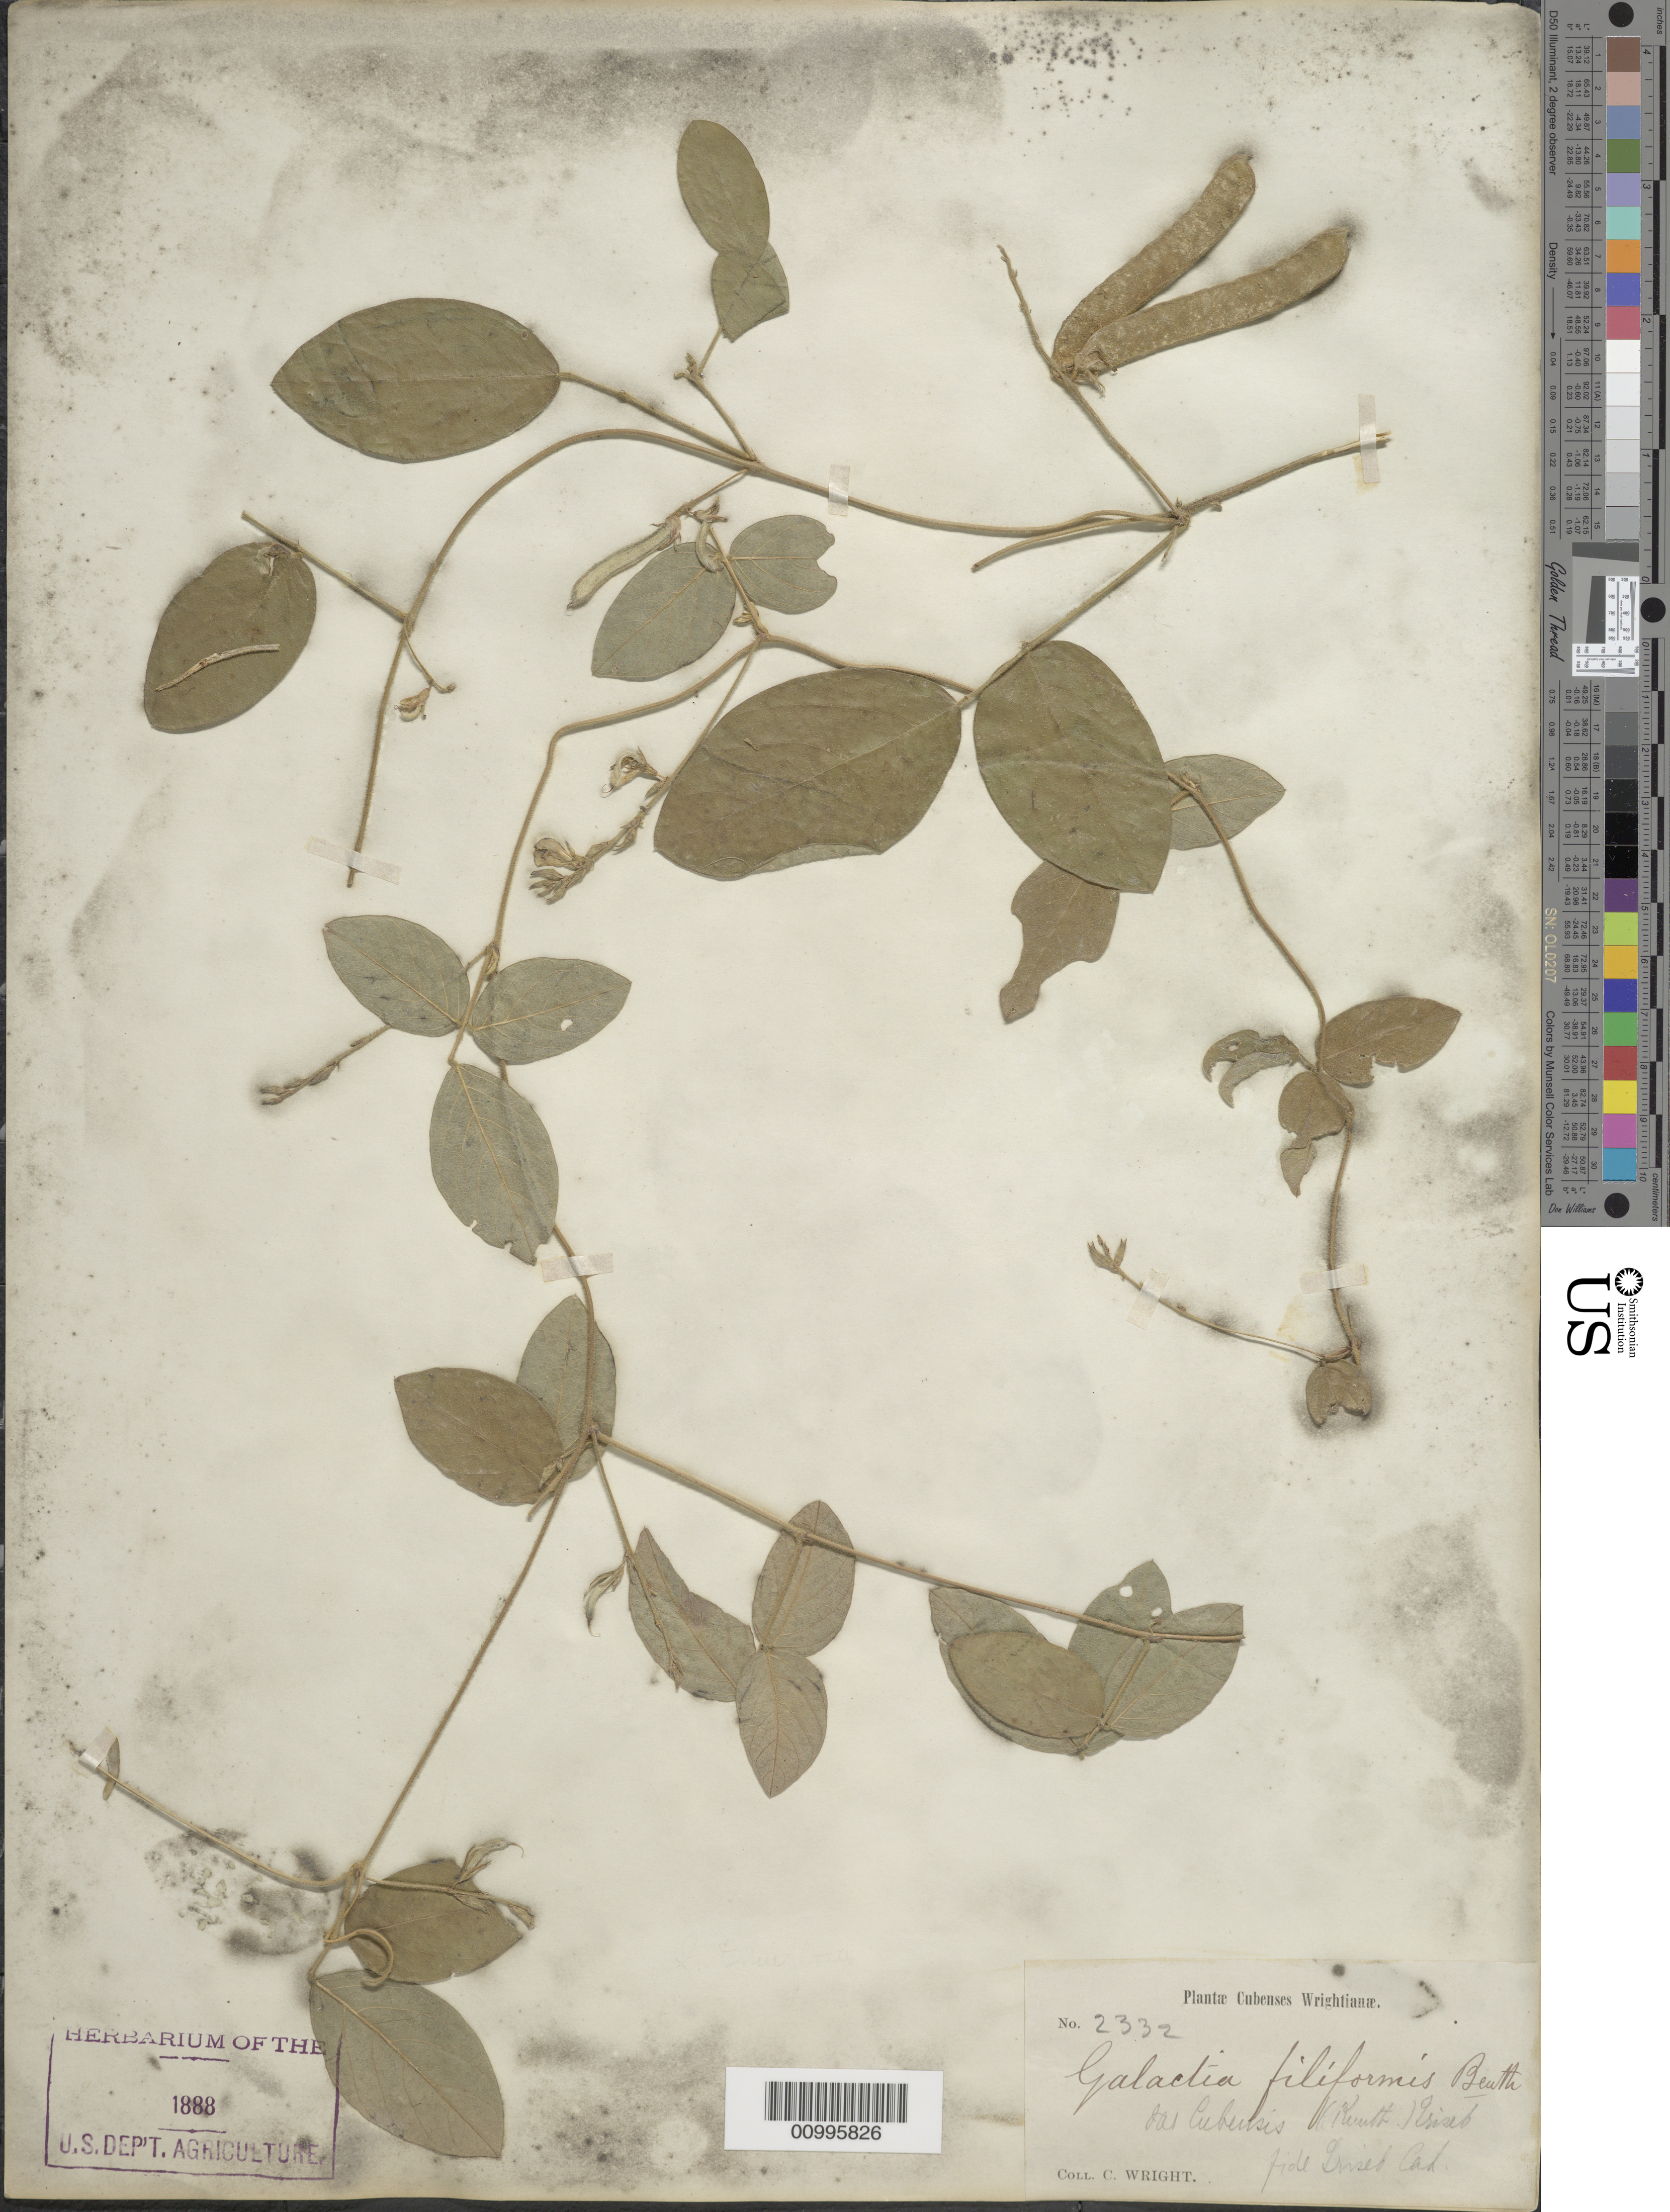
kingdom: Plantae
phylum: Tracheophyta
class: Magnoliopsida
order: Fabales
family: Fabaceae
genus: Galactia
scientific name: Galactia striata var. cubensis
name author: (Kunth) Urb.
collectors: C. Wright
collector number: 2332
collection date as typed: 1800 to 1899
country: Cuba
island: Cuba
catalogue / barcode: US 1888